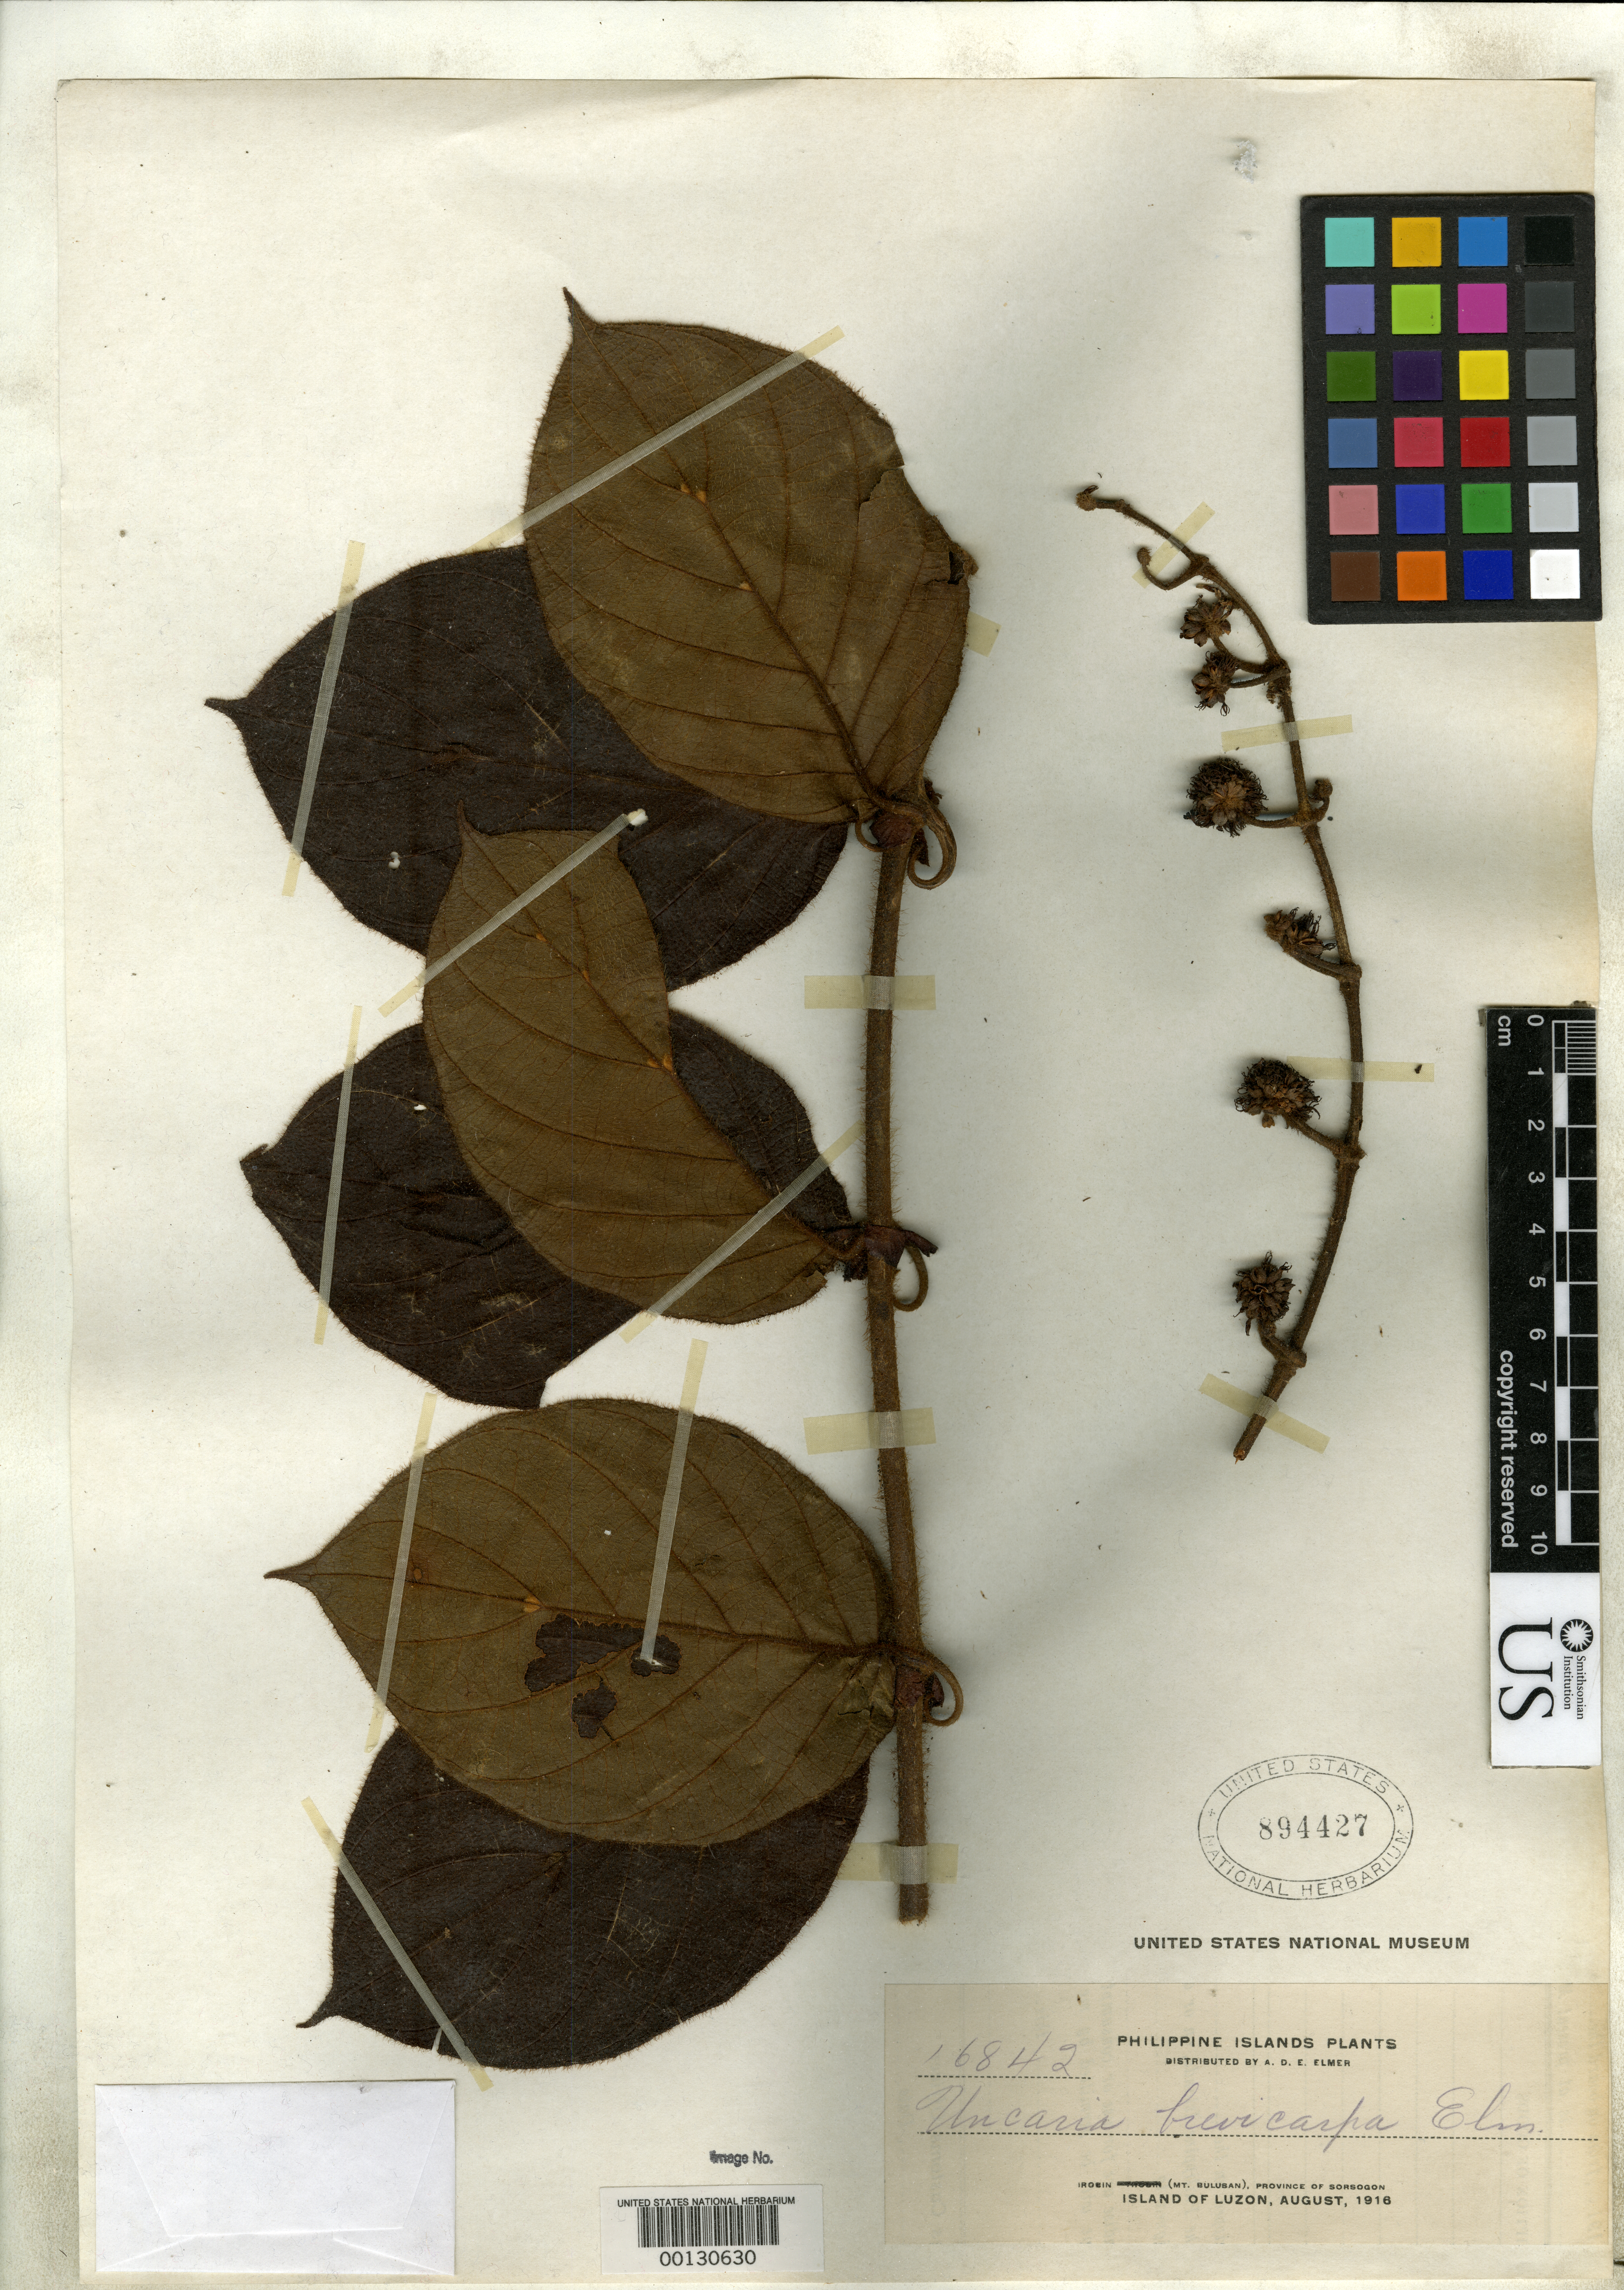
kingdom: Plantae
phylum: Tracheophyta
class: Magnoliopsida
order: Gentianales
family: Rubiaceae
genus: Uncaria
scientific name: Uncaria brevicarpa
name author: Elmer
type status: Isotype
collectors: A. D. E. Elmer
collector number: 16842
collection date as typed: Aug 1916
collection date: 1916-08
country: Philippines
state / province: Bicol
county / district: Sorsogon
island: Luzon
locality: Irosin, Mt. Bulusan.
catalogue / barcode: US 894427